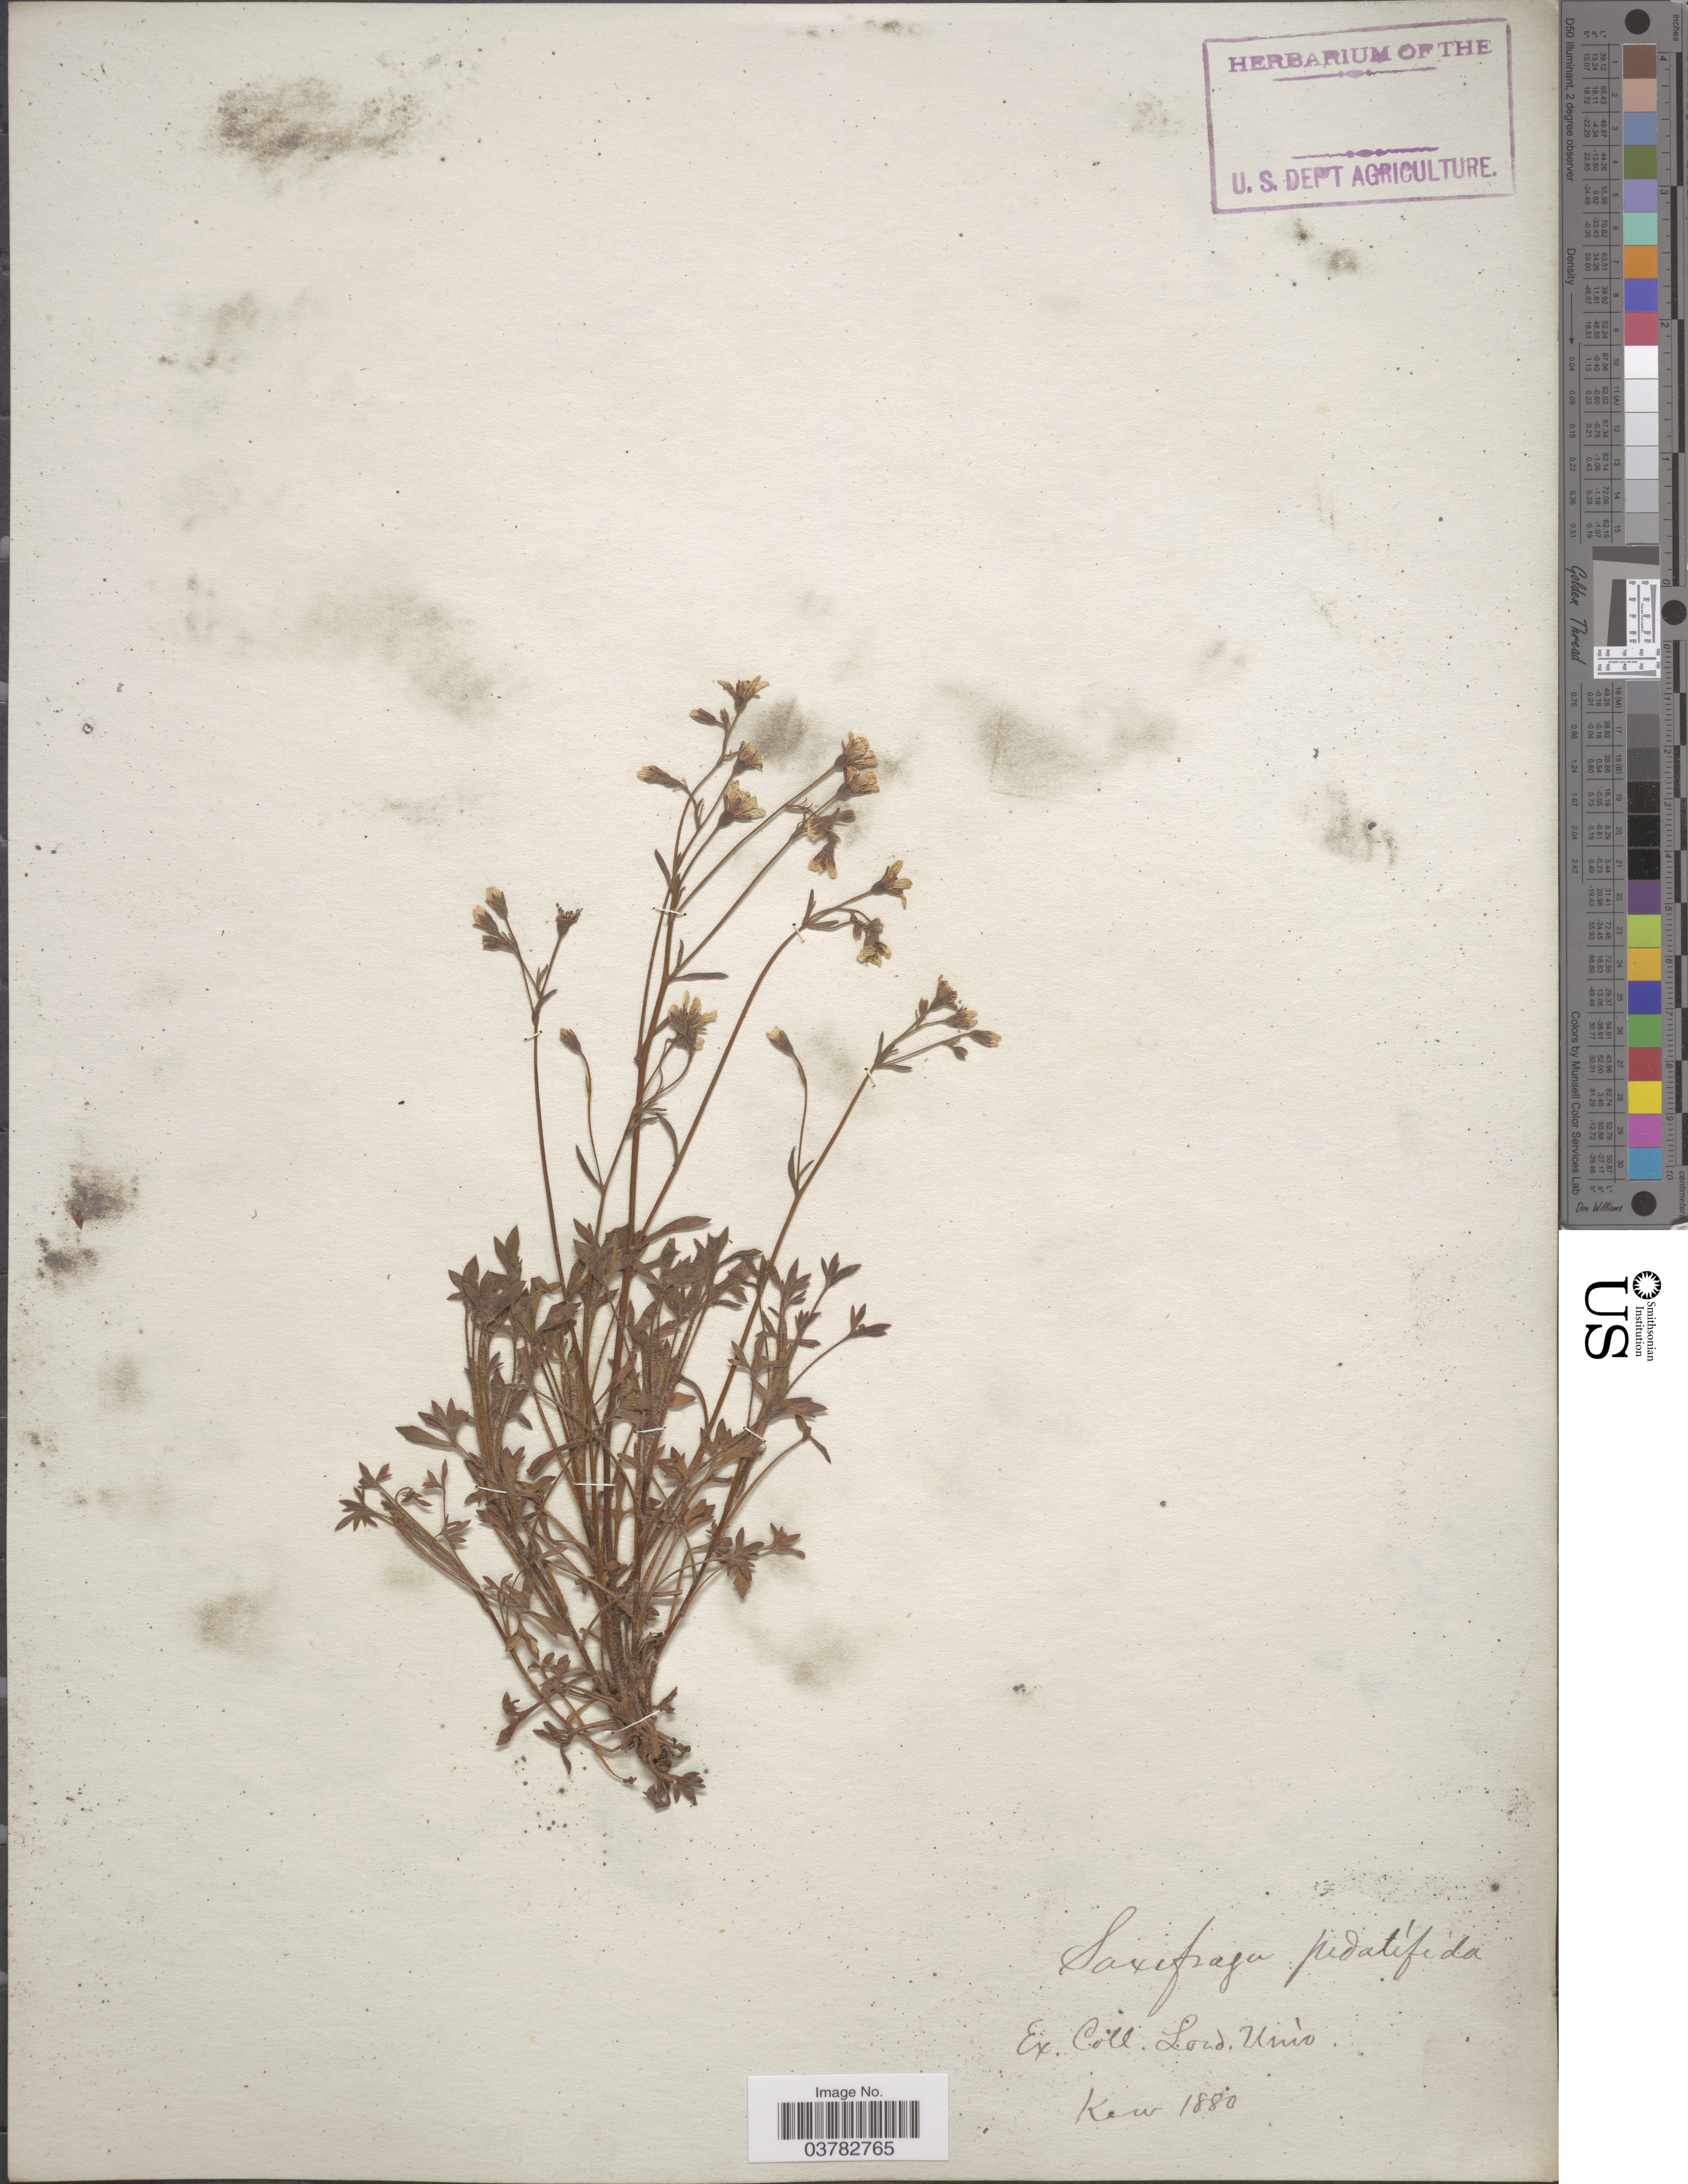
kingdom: Plantae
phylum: Tracheophyta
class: Magnoliopsida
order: Saxifragales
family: Saxifragaceae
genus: Saxifraga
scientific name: Saxifraga pedatifida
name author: Ehrh. ex Sm.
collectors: Univ. Lond. College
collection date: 1880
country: United Kingdom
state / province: England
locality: Kew.